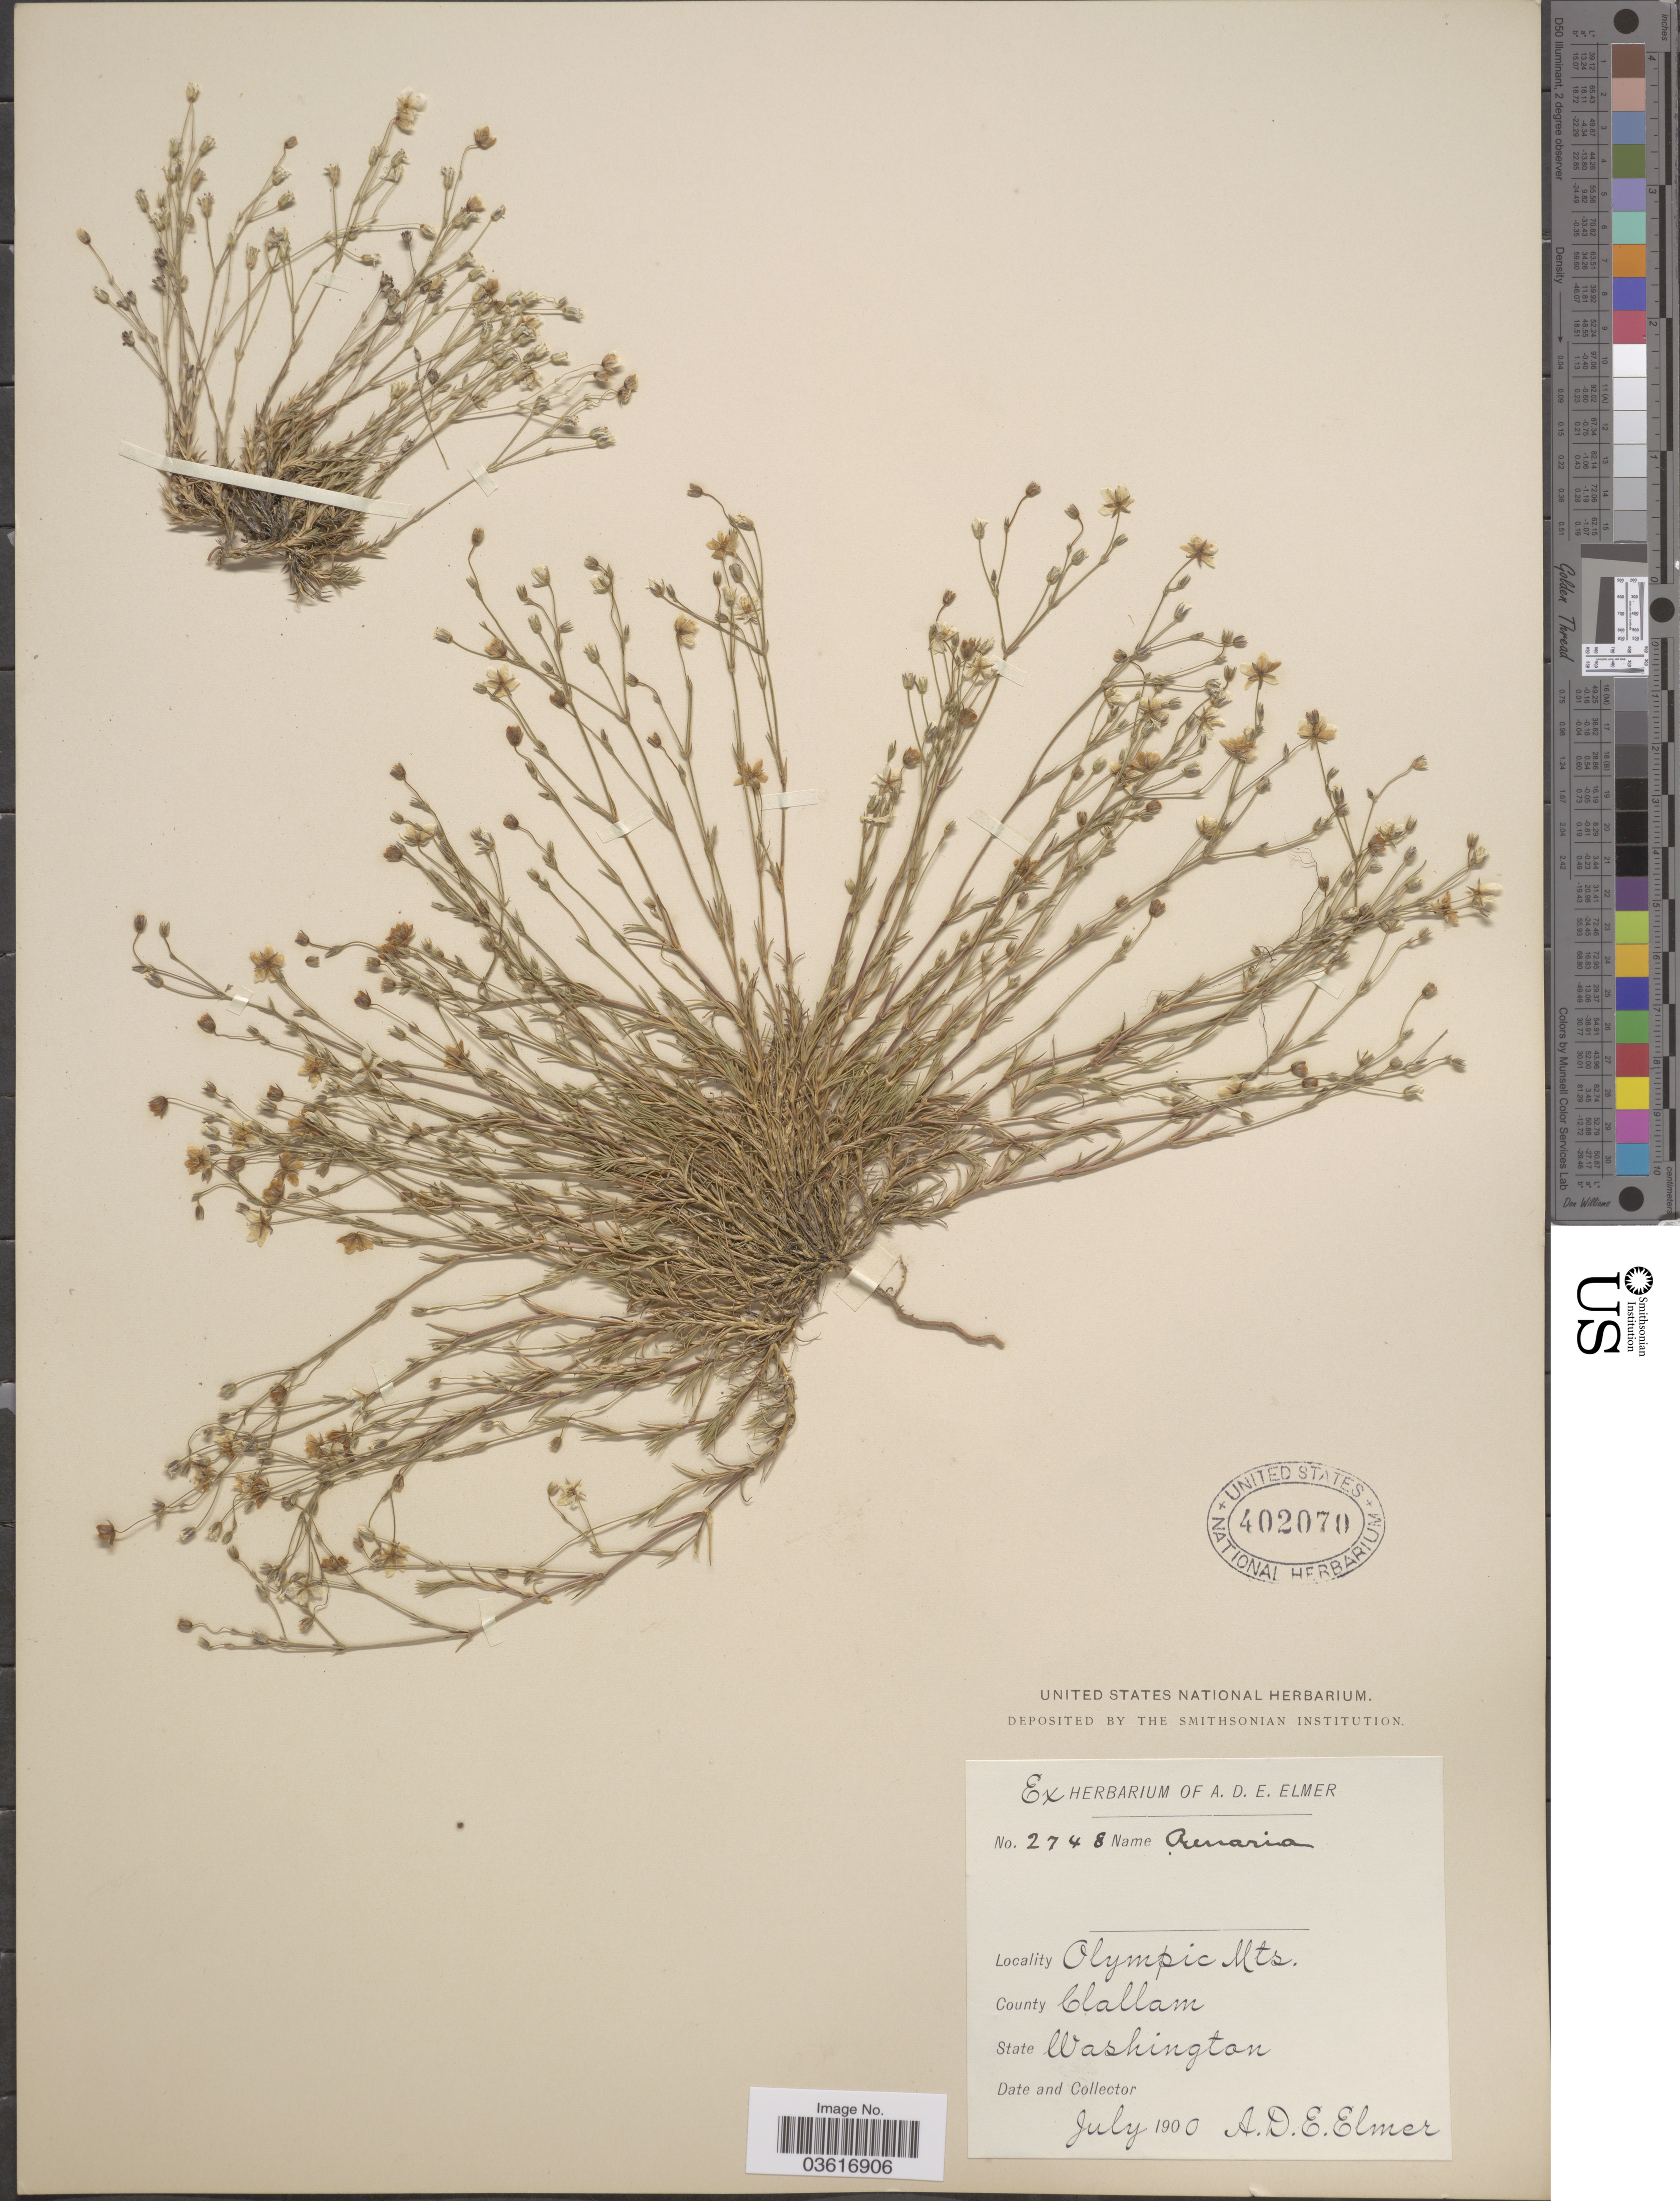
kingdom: Plantae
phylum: Tracheophyta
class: Magnoliopsida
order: Caryophyllales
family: Caryophyllaceae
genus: Minuartia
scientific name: Minuartia sp.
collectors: A. D. E. Elmer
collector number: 2748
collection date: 1900-07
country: United States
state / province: Washington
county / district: Clallam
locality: Olympic Mts. County Clallam.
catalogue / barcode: US 402070